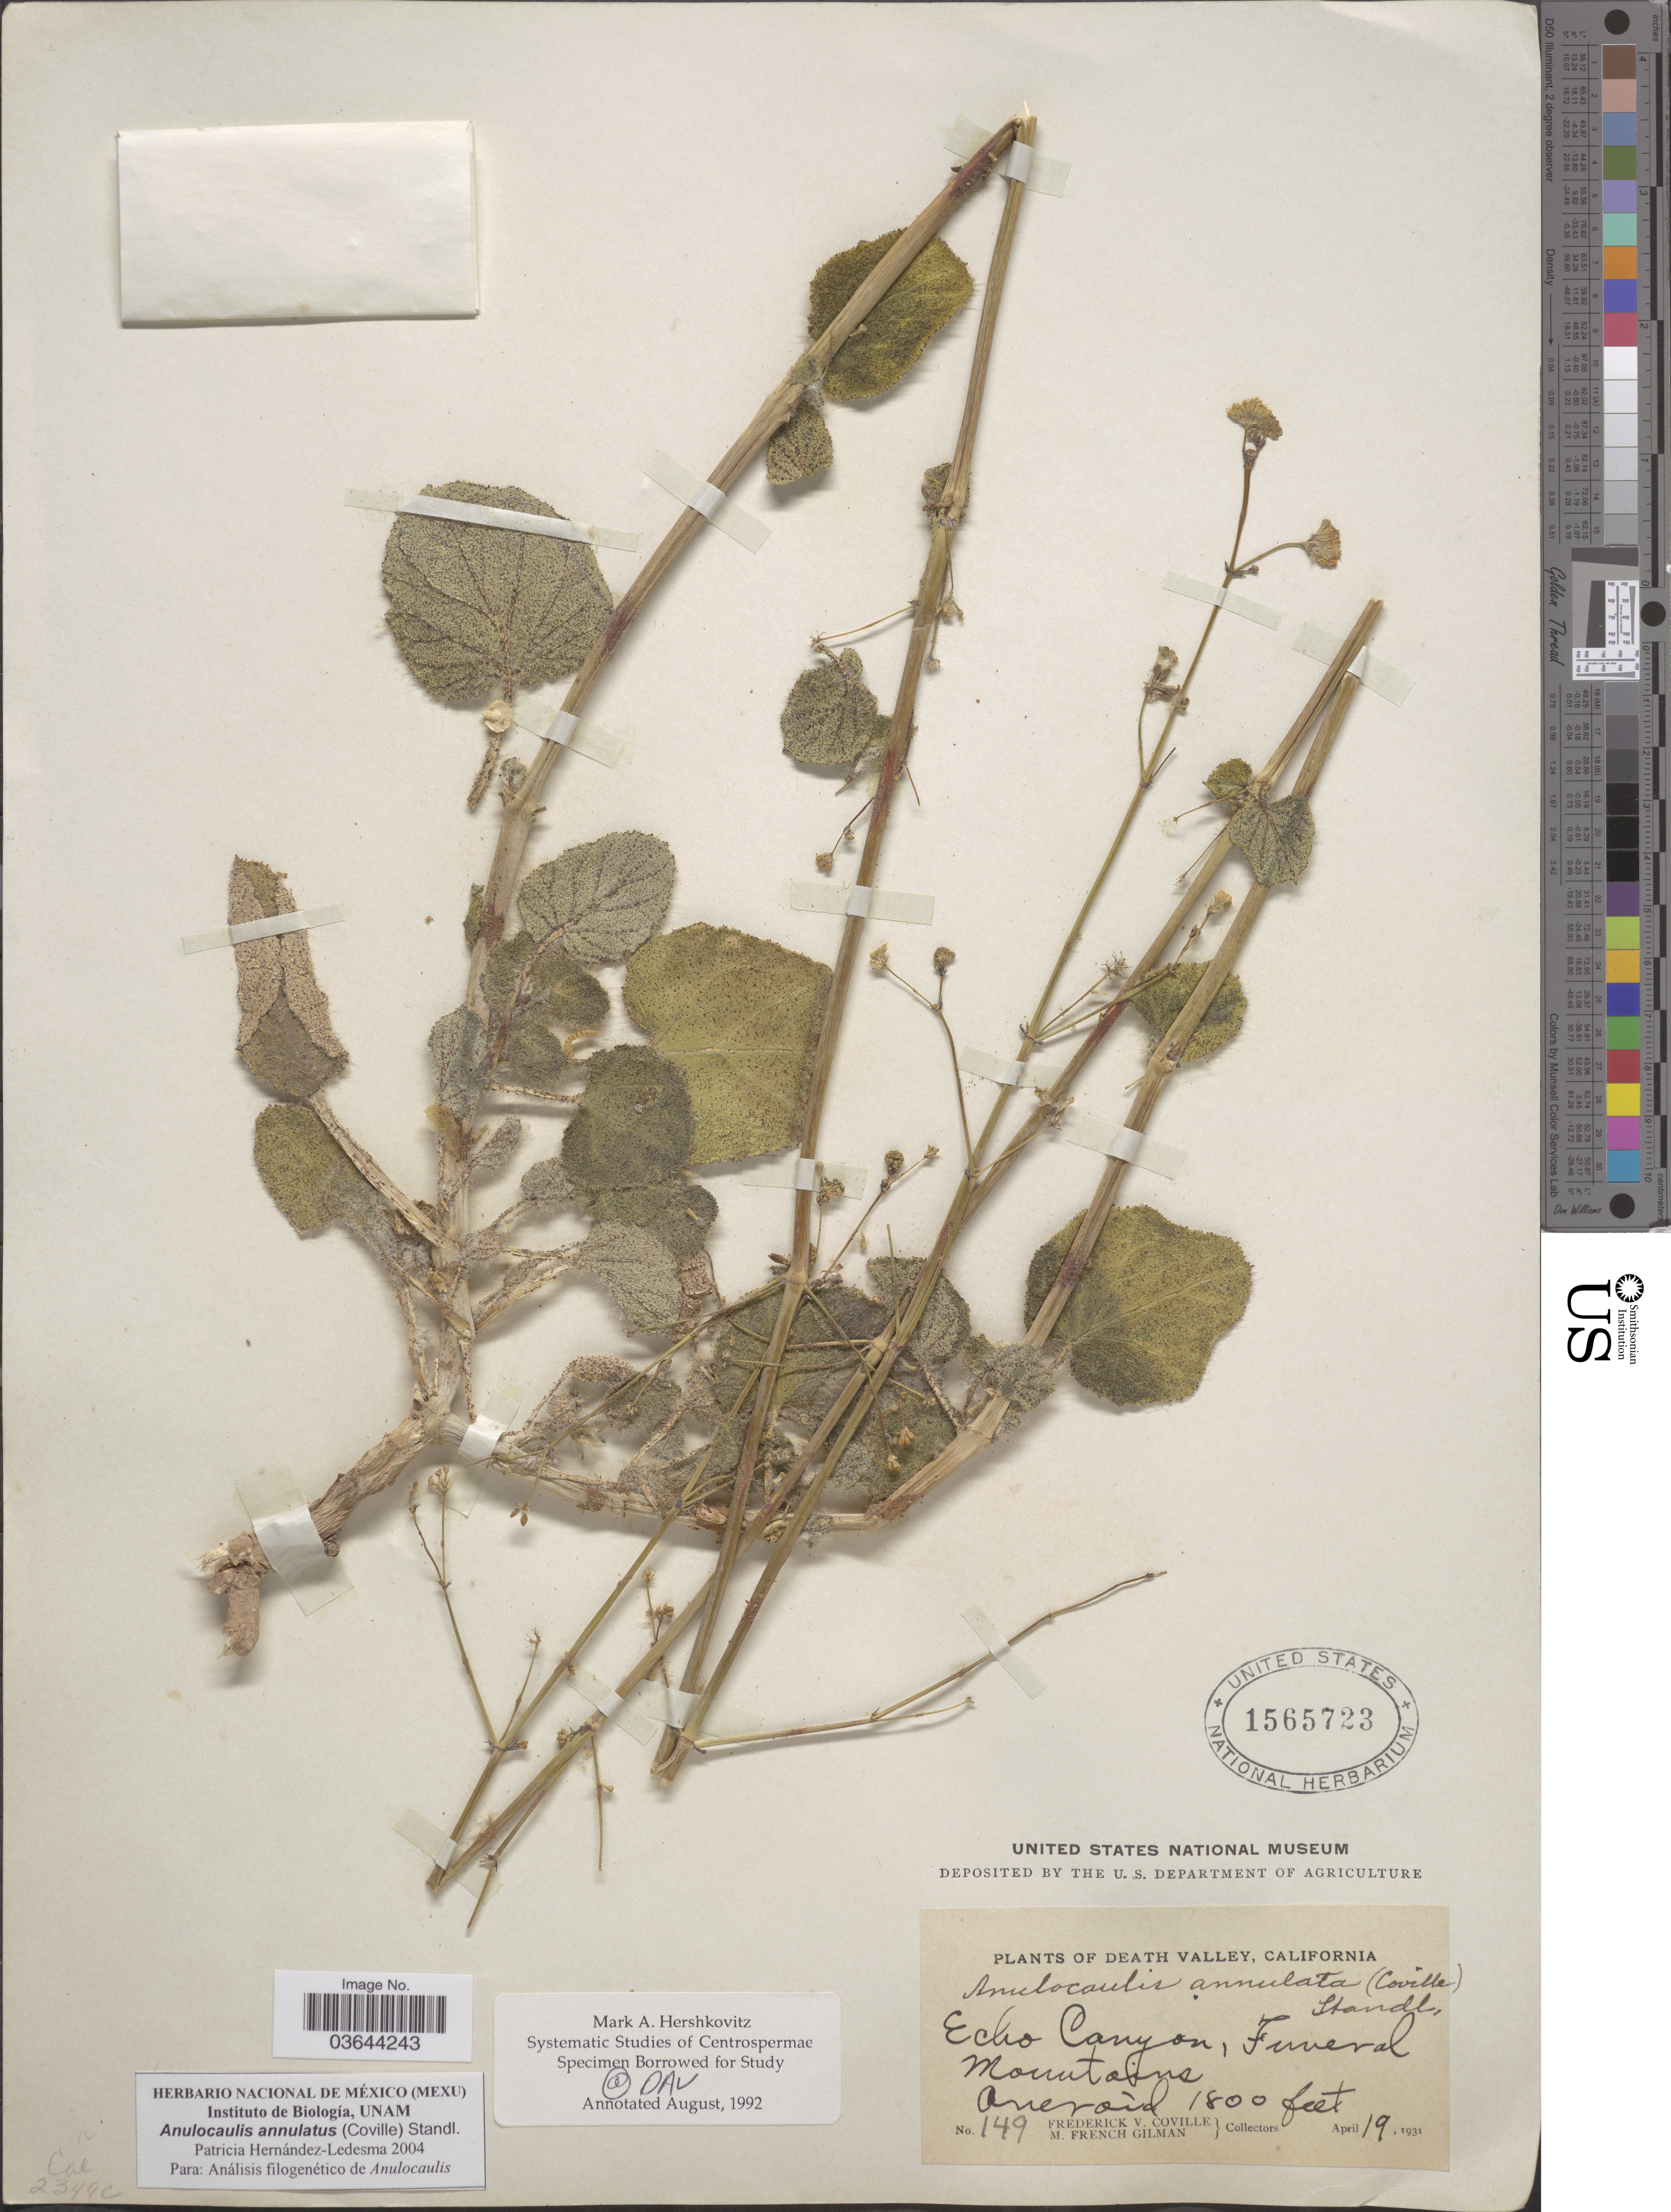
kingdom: Plantae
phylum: Tracheophyta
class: Magnoliopsida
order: Caryophyllales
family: Nyctaginaceae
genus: Anulocaulis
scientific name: Anulocaulis annulatus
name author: (Coville) Standl.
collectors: F. V. Coville & M. F. Gilman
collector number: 149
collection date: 1931-04-19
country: United States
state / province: California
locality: Death Valley. Echo Canyon, Funeral Mountains.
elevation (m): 549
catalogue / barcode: US 1565723